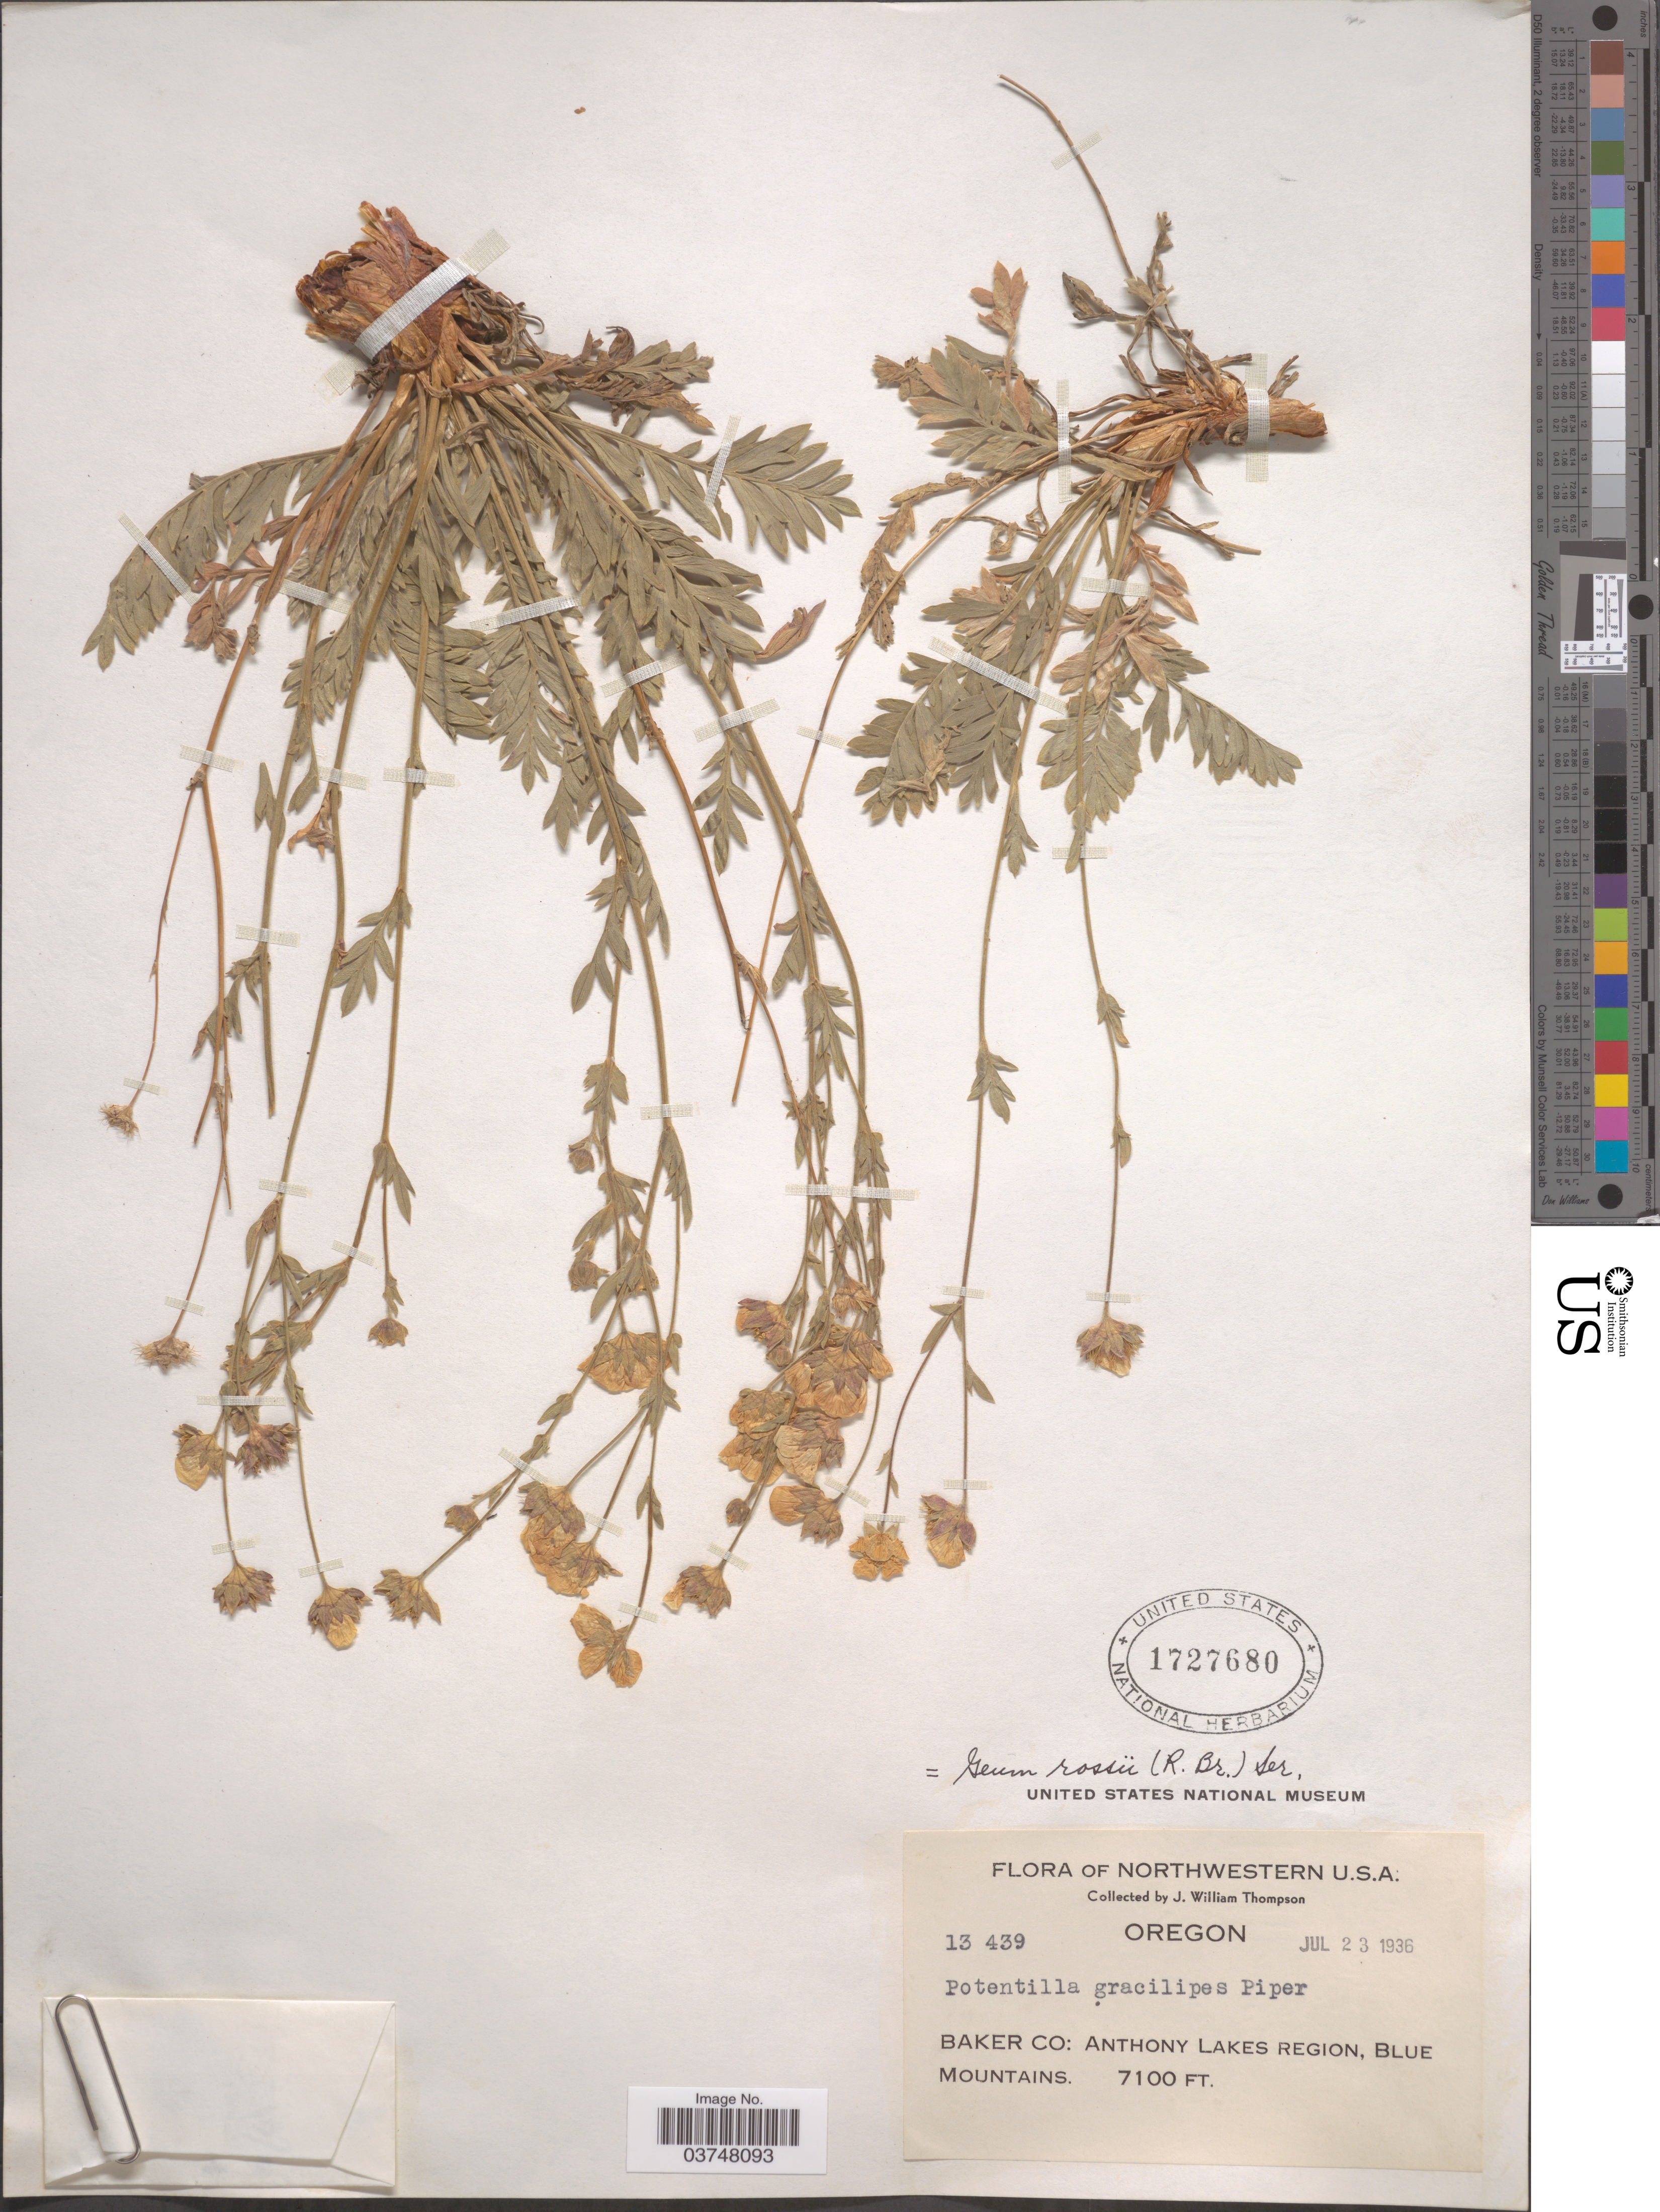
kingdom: Plantae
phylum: Tracheophyta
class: Magnoliopsida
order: Rosales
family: Rosaceae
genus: Acomastylis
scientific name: Acomastylis rossii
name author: (R. Br.) Greene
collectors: J. W. Thompson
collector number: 13439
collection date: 1936-07-23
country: United States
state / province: Oregon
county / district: Baker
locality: Anthony Lakes Region, Blue Mountains.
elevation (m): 2164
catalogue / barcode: US 1727680